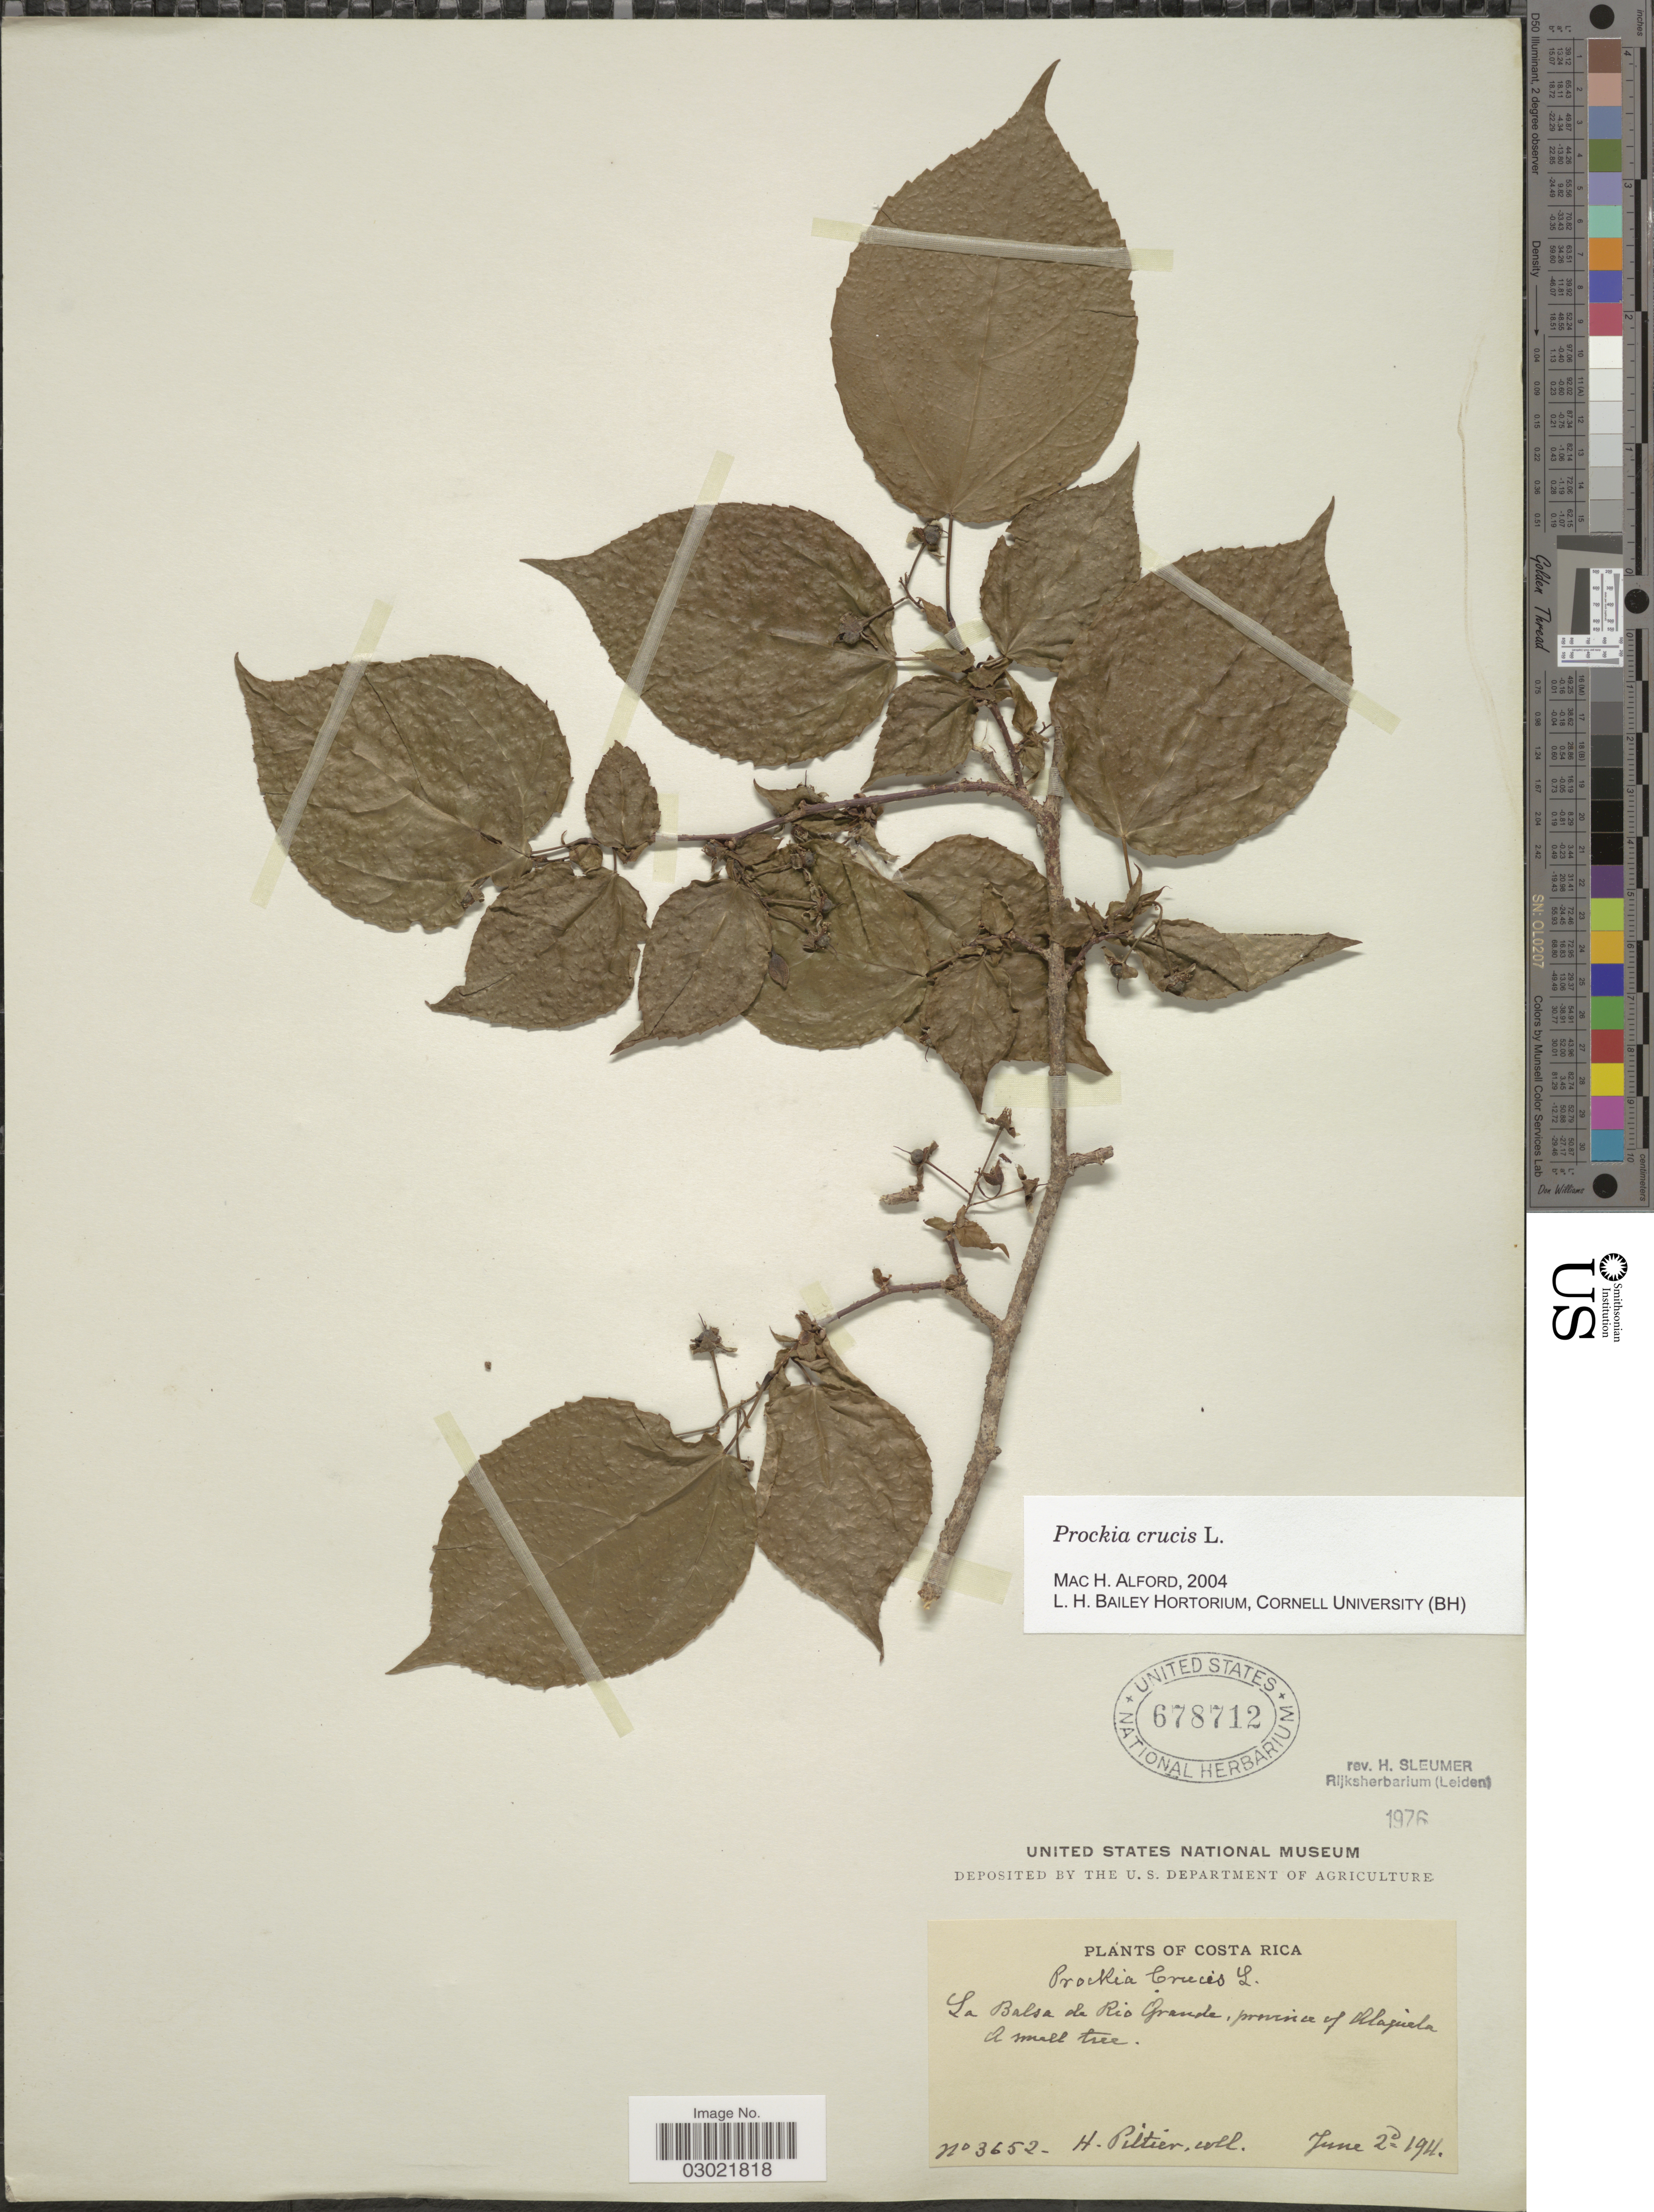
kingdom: Plantae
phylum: Tracheophyta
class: Magnoliopsida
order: Malpighiales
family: Salicaceae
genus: Prockia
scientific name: Prockia crucis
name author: P. Browne ex L.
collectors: H. F. Pittier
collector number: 3652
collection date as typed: June 20 194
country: Costa Rica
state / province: Alajuela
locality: La Balsa de Rio Grande, provincia of Alajuela.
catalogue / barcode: US 678712